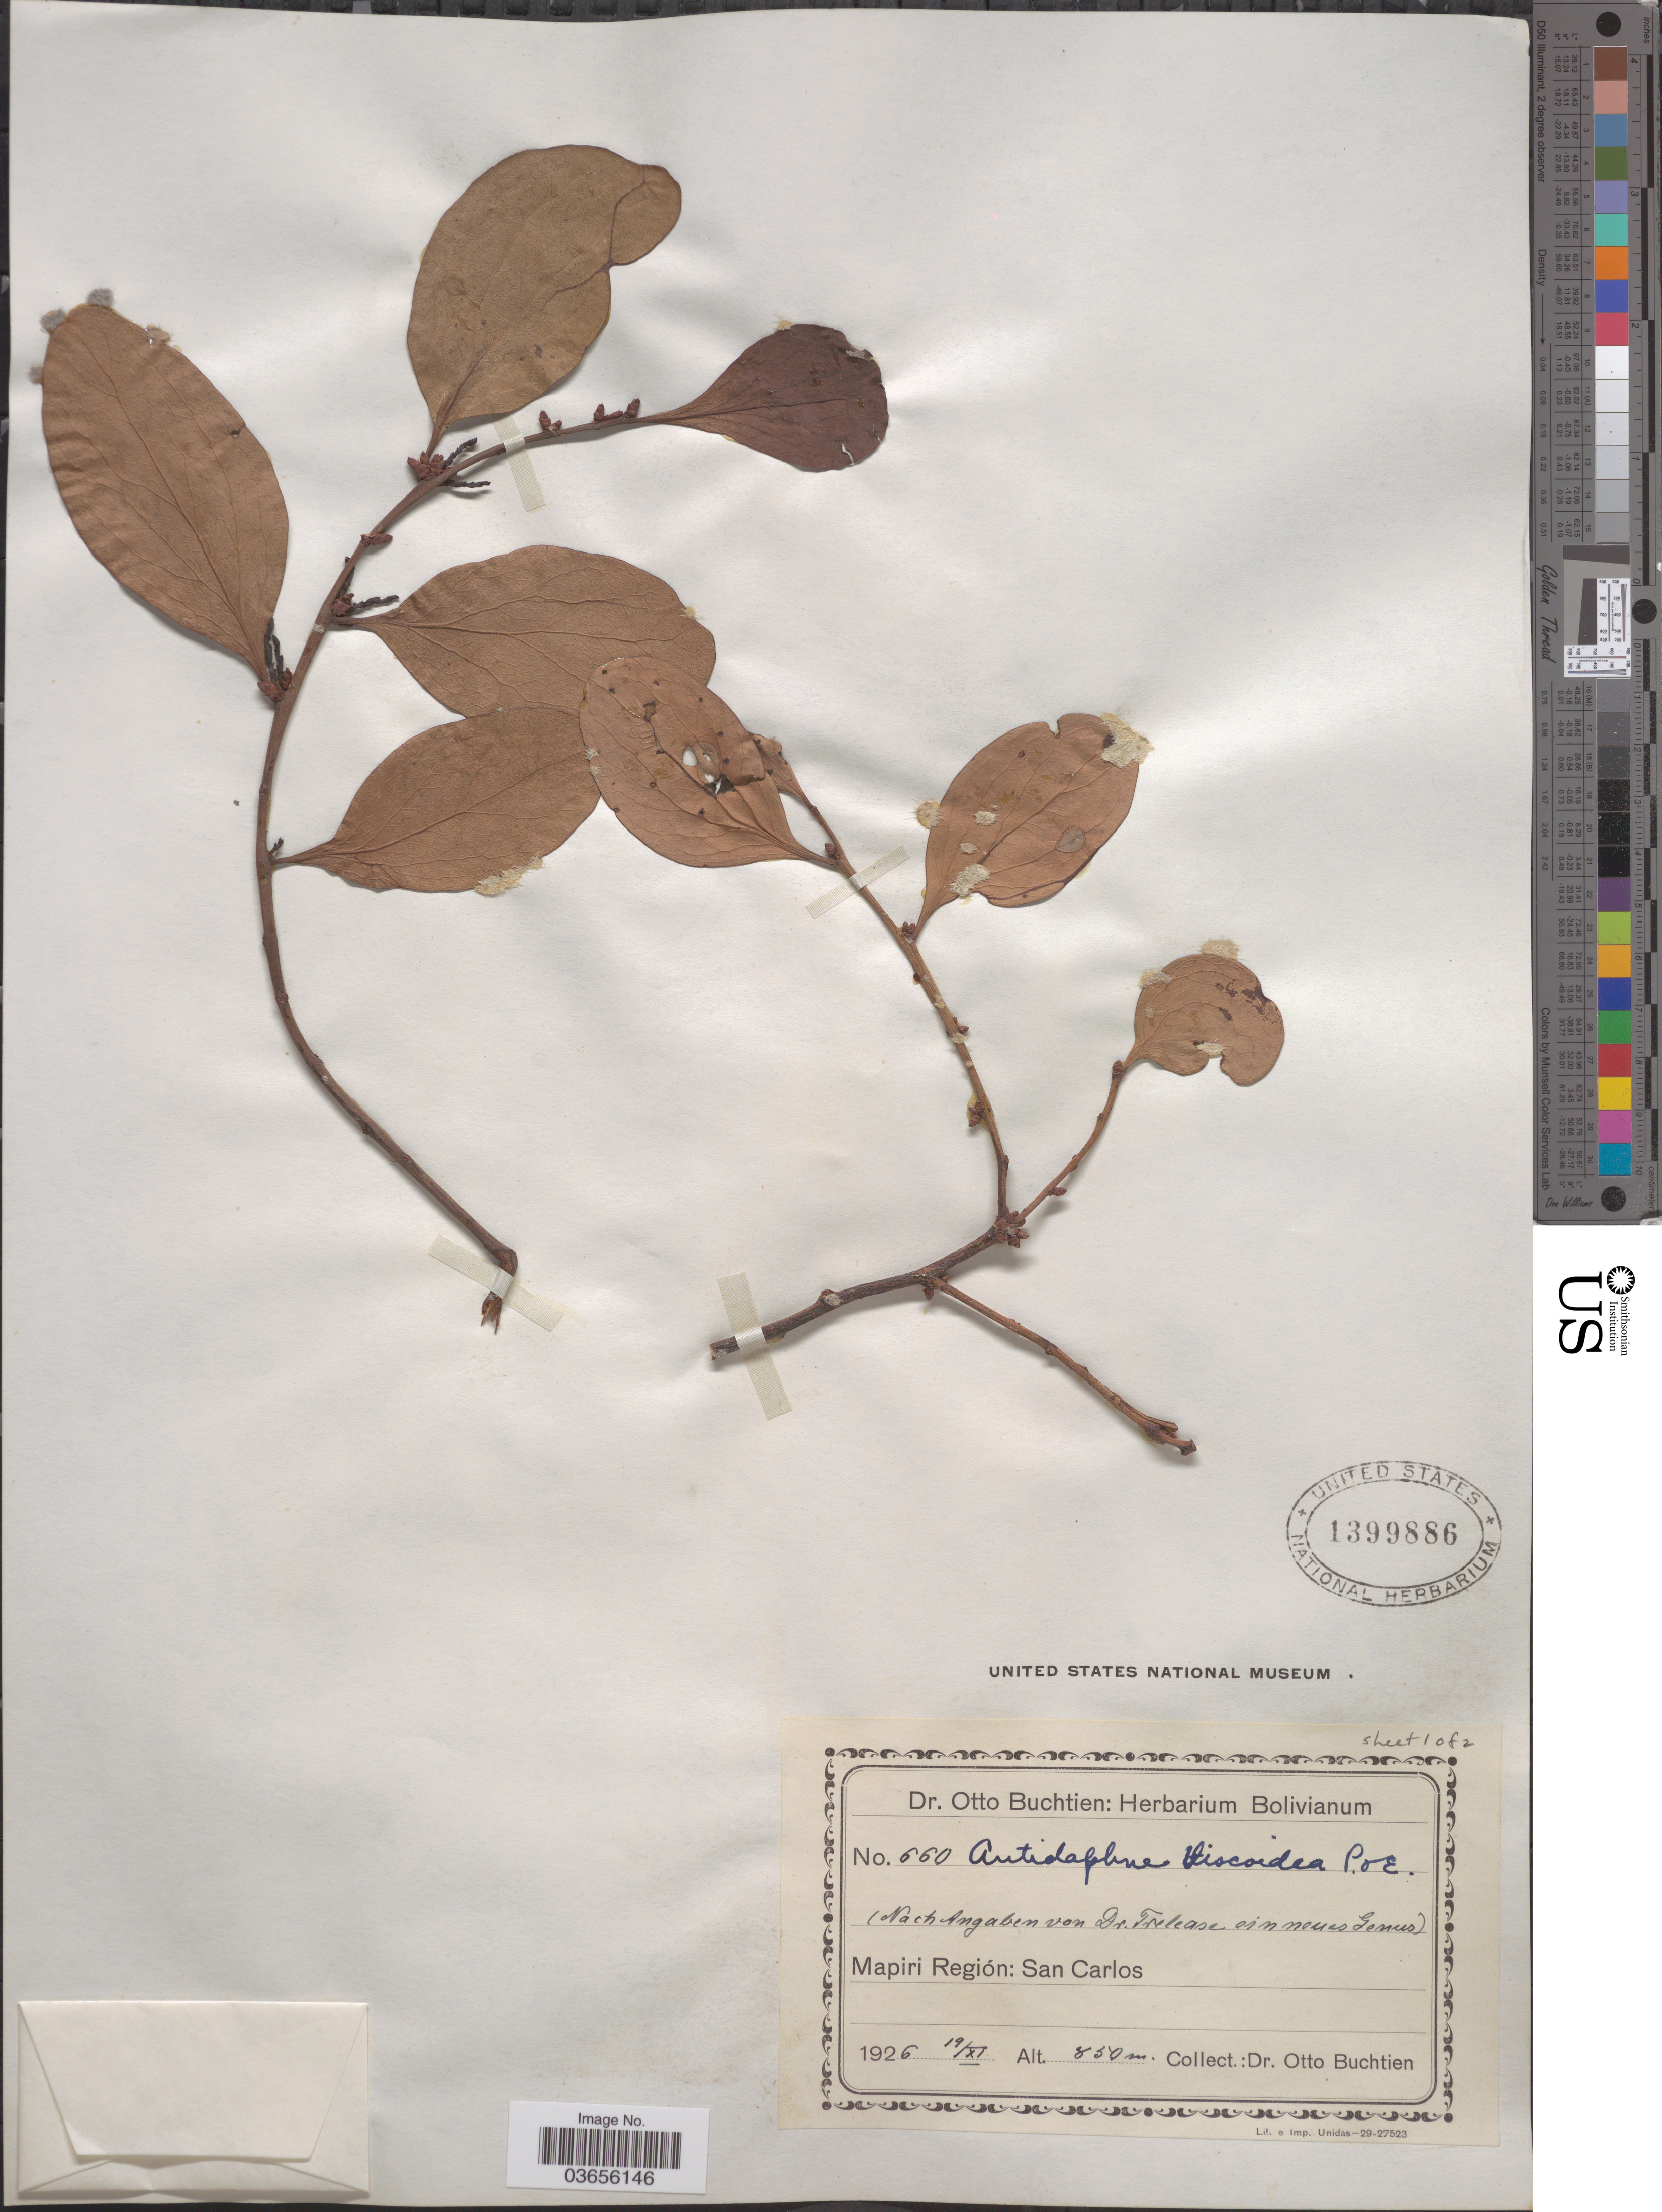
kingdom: Plantae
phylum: Tracheophyta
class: Magnoliopsida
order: Santalales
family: Santalaceae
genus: Antidaphne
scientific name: Antidaphne viscoidea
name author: Poepp. & Endl.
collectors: O. Buchtien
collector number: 660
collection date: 1926-11-19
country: Bolivia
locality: Mapiri Región: San Carlos.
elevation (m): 850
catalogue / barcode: US 1399886